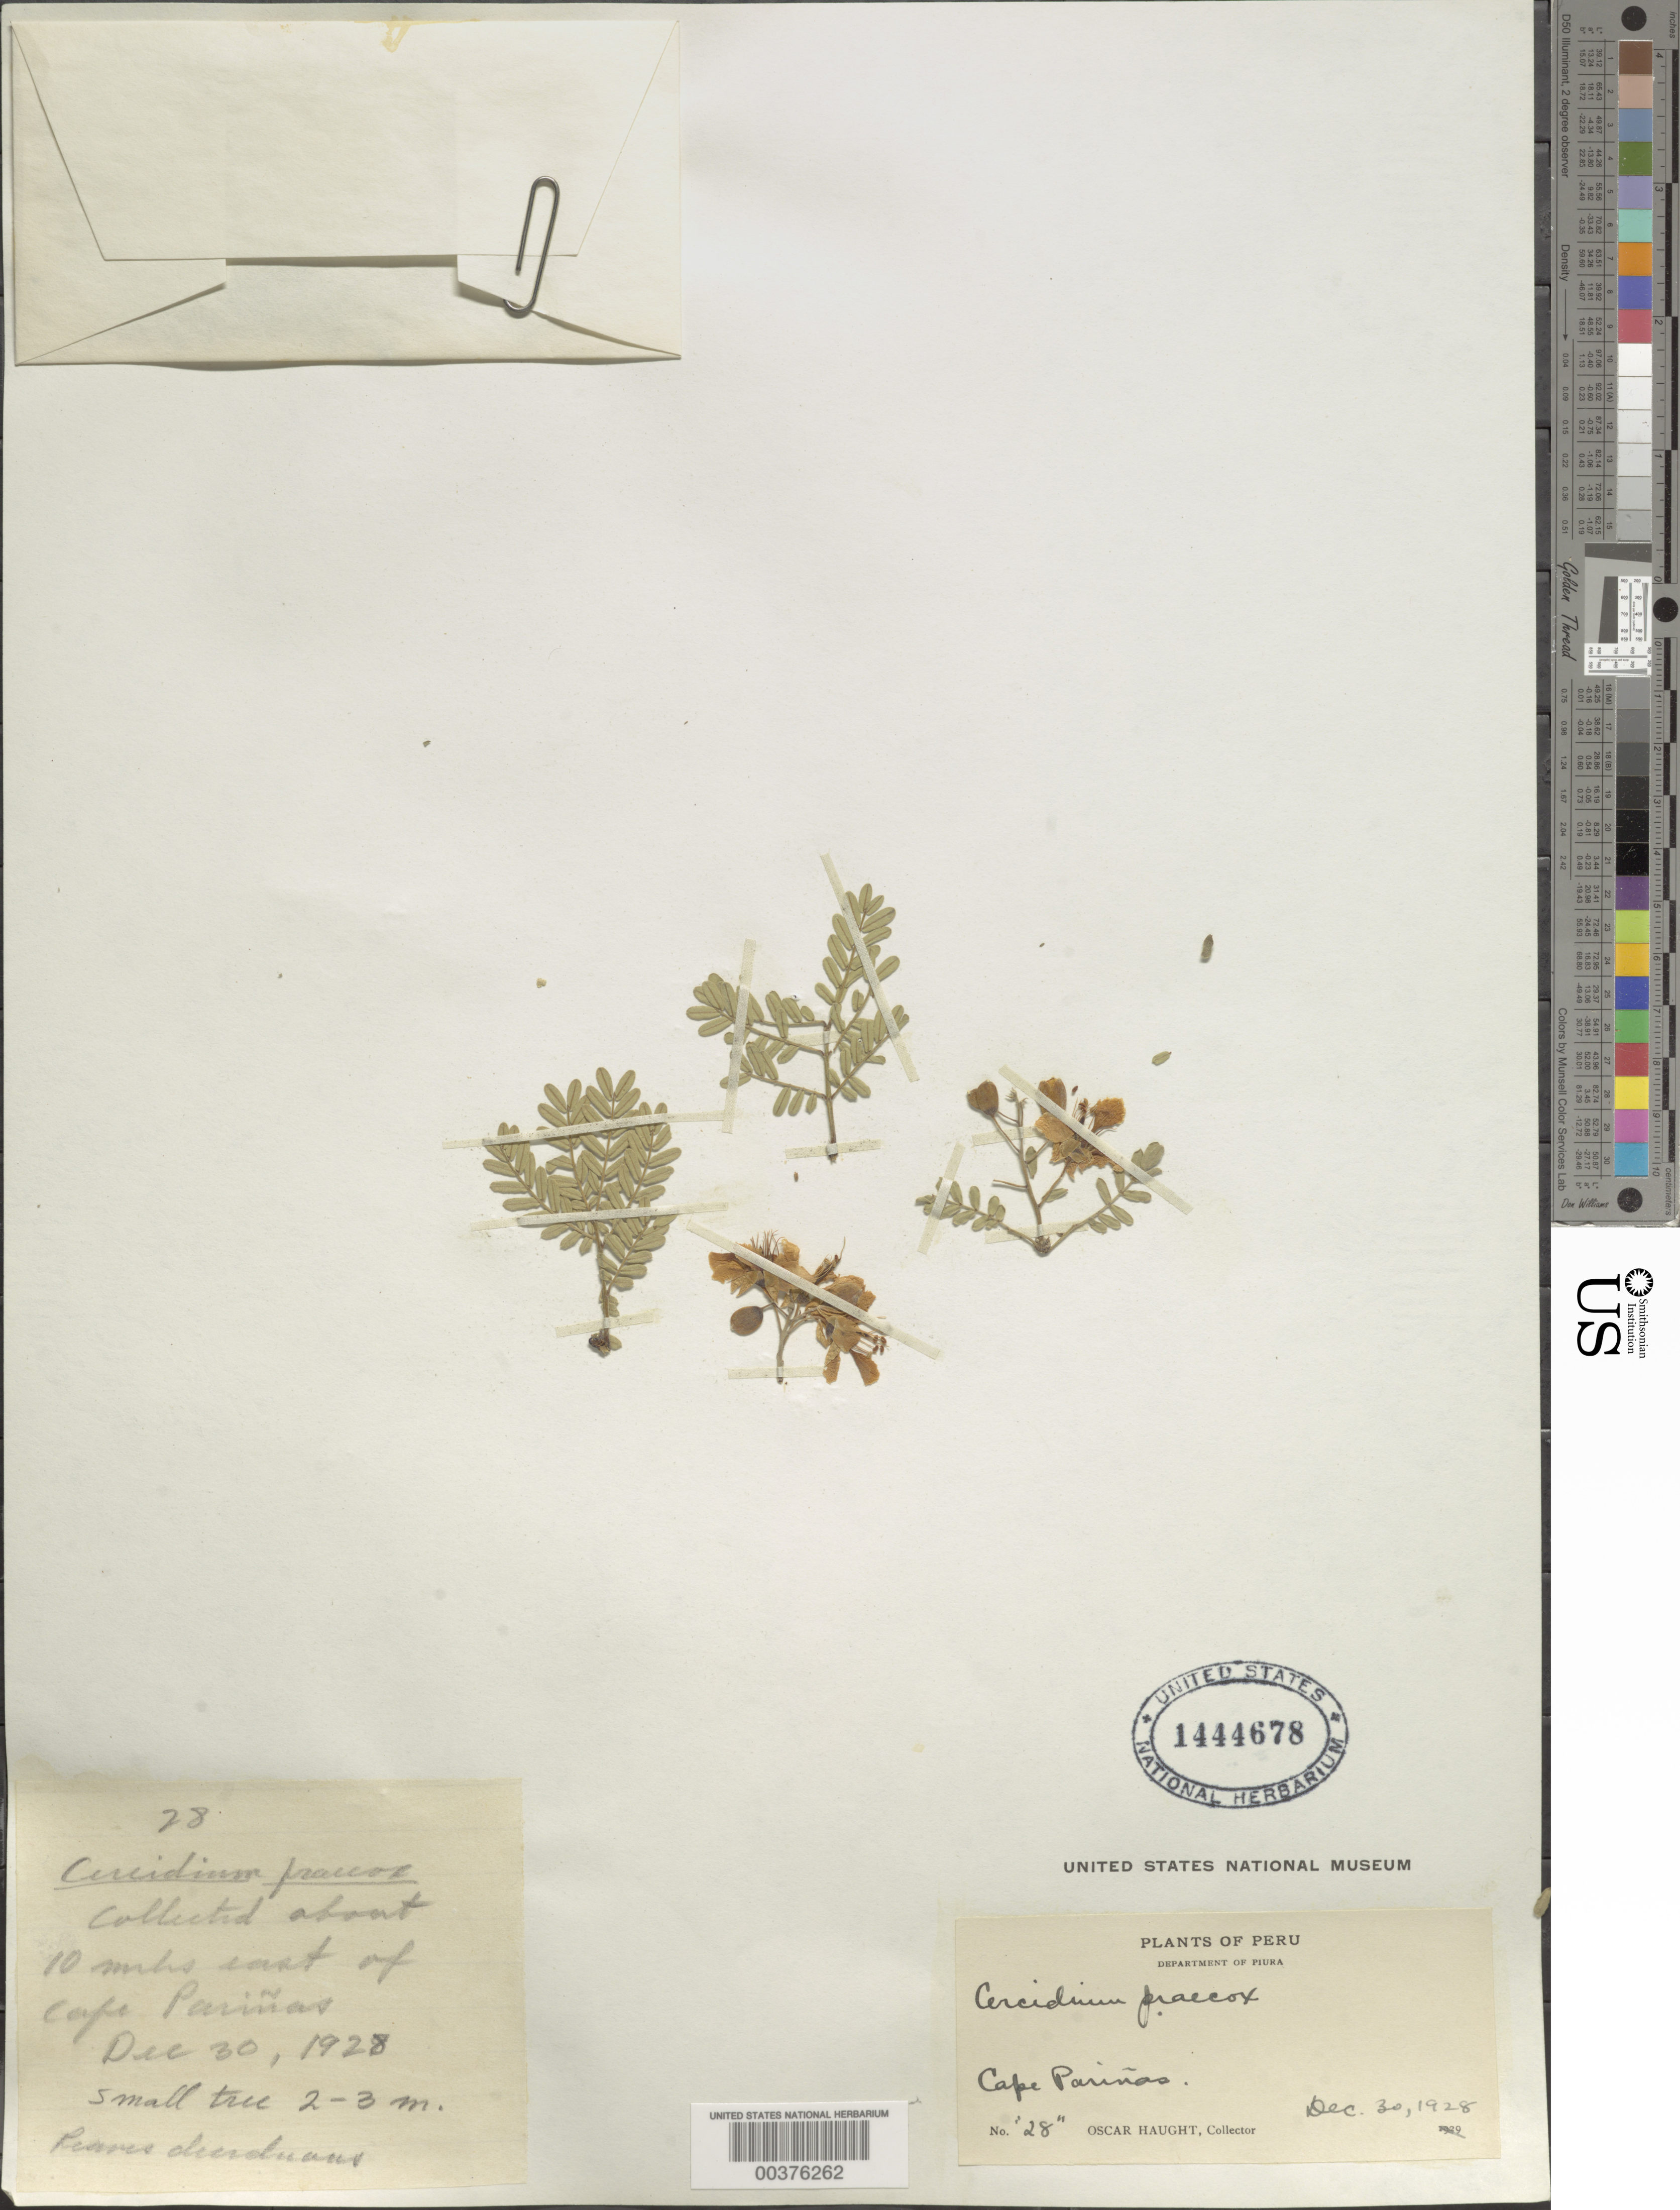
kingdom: Plantae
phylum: Tracheophyta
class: Magnoliopsida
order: Fabales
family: Fabaceae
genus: Parkinsonia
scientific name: Parkinsonia praecox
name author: (Ruiz & Pav.) J.E. Hawkins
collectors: O. L. Haught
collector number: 28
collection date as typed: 30 Dec 1928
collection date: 1928-12-30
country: Peru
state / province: Piura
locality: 10 mi E of Cape Pariñas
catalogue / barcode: US 1444678